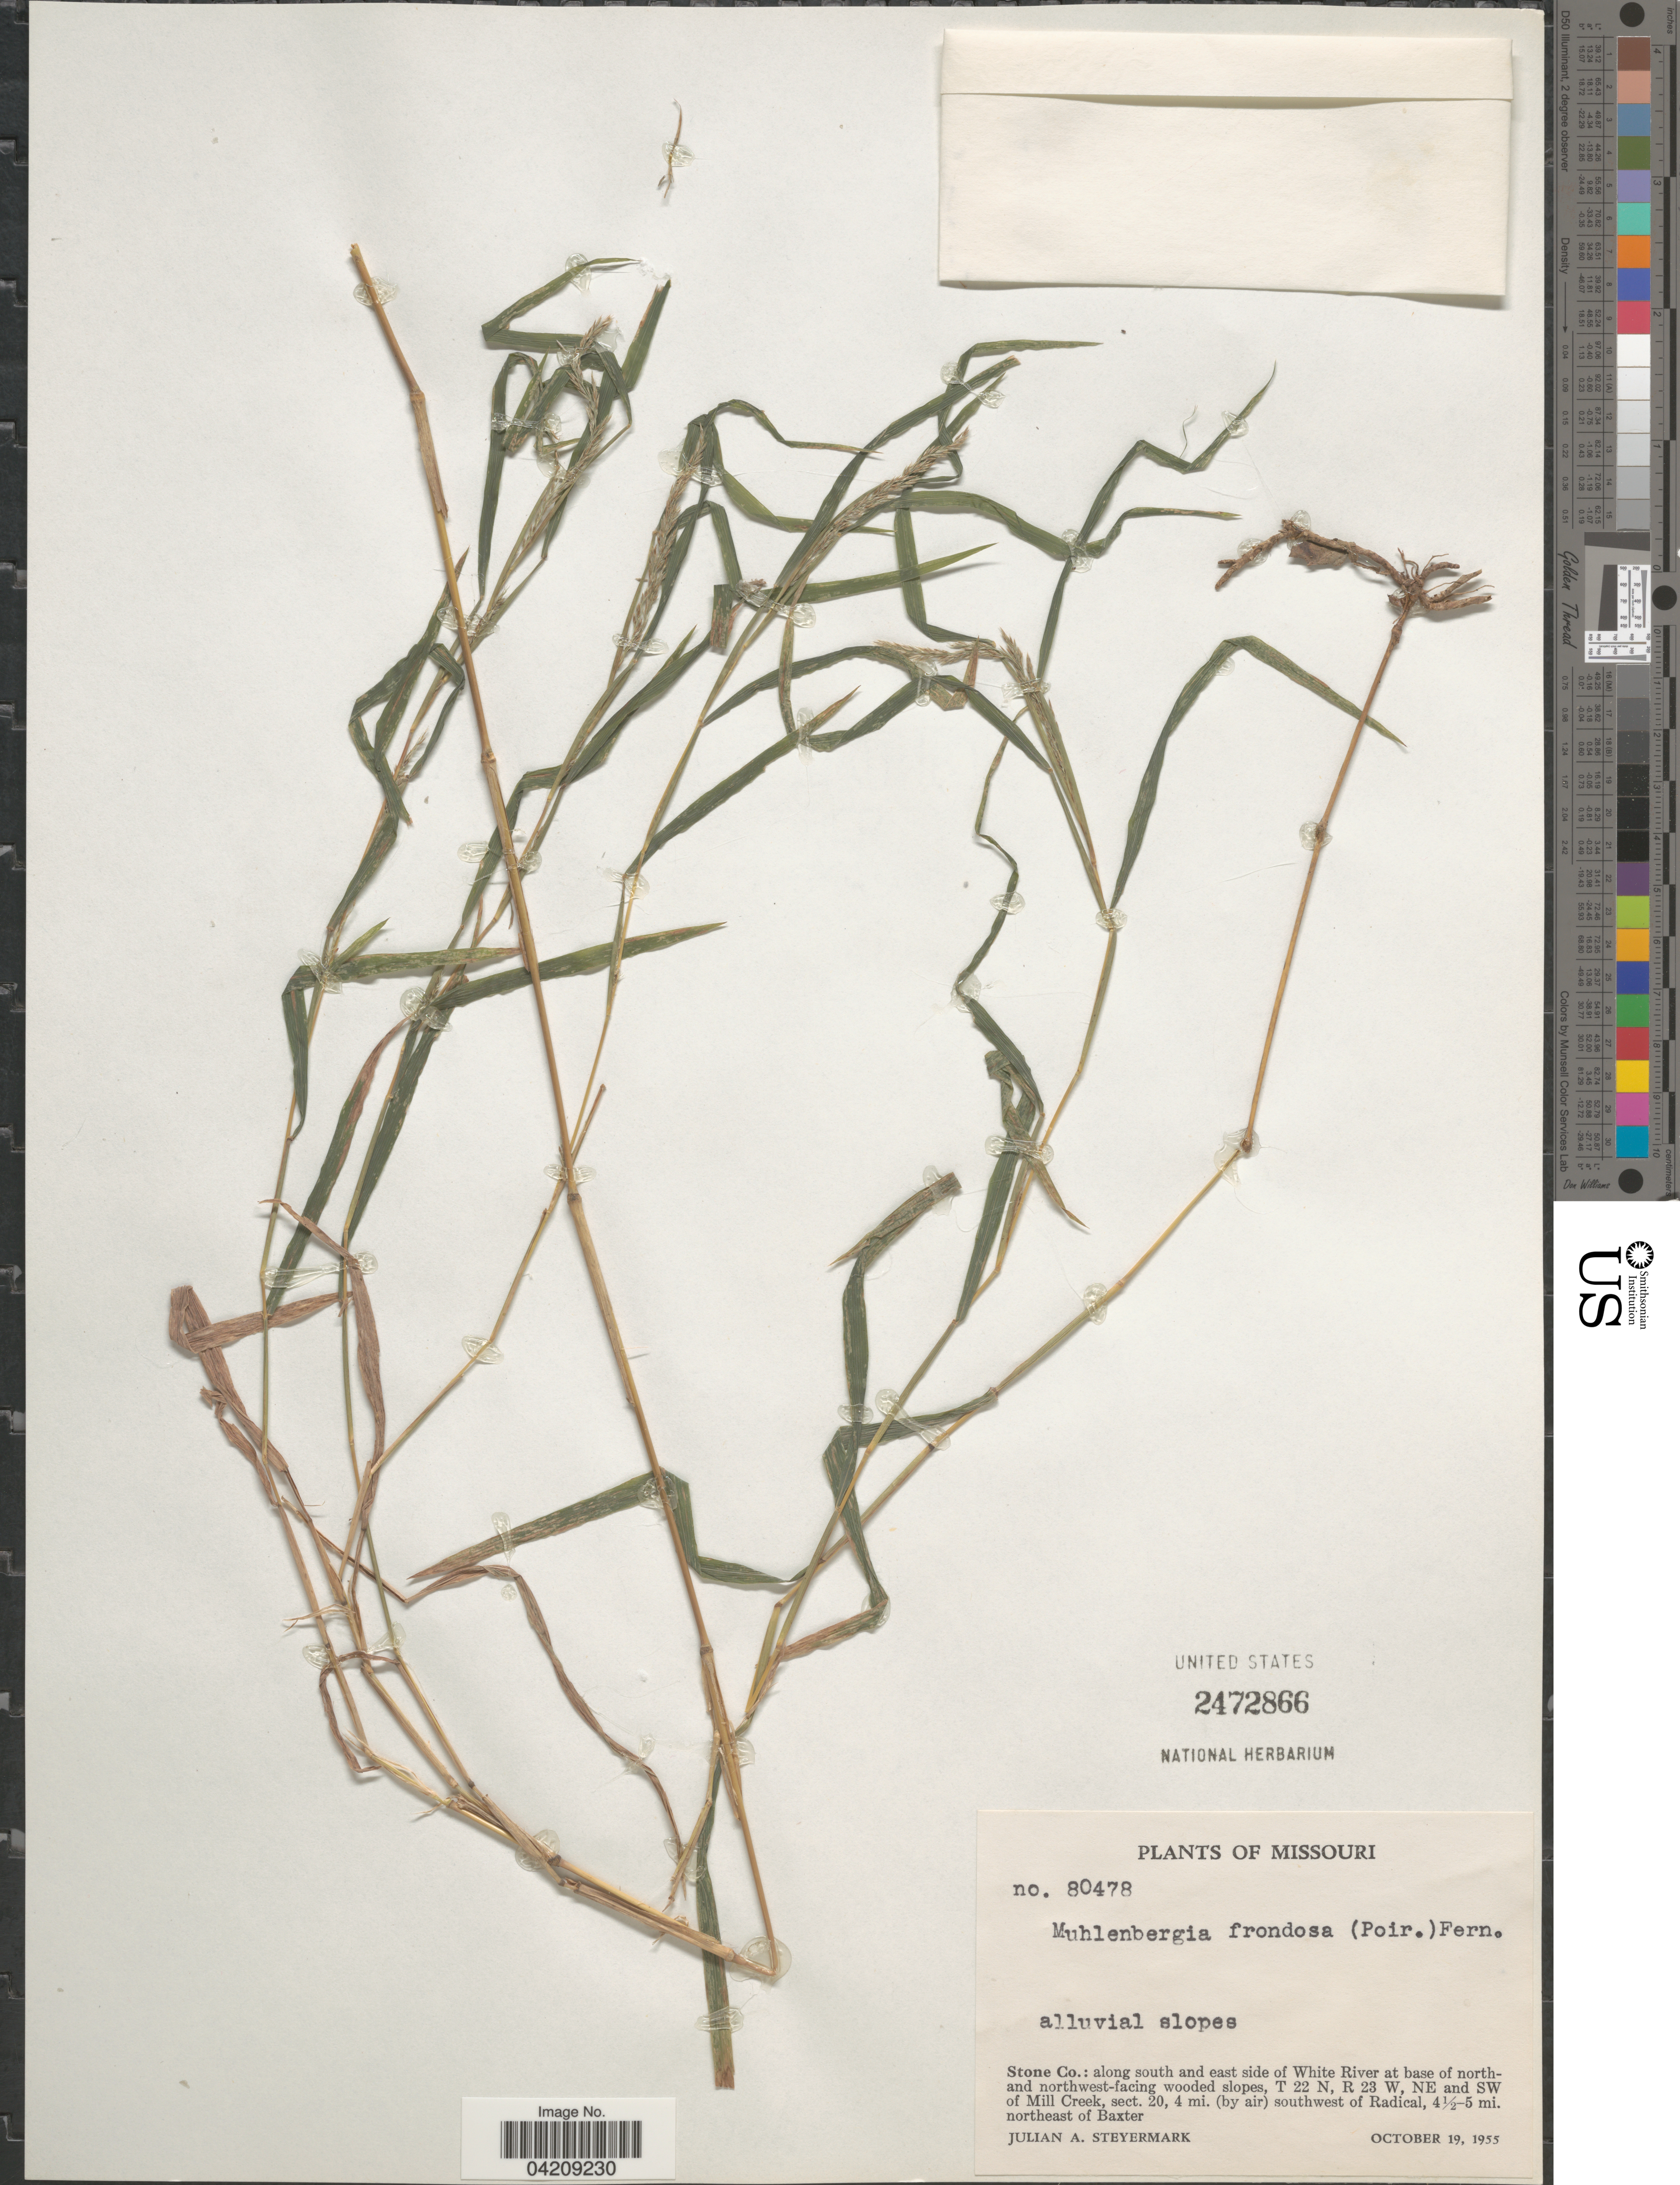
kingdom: Plantae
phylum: Tracheophyta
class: Liliopsida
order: Poales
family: Poaceae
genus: Muhlenbergia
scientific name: Muhlenbergia frondosa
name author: (Poir.) Fernald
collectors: J. Steyermark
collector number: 80478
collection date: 1955-10-19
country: United States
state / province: Missouri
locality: Stone Co.: along south and east side of White River at base of north- and northwest-facing wooded slopes, T 22 N, R 23 W, NE and SW of Mill Creek, sect. 20, 4 mi. (by air) southwest of Radical, 4½-5 mi. northeast of Baxter.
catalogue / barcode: US 2472866